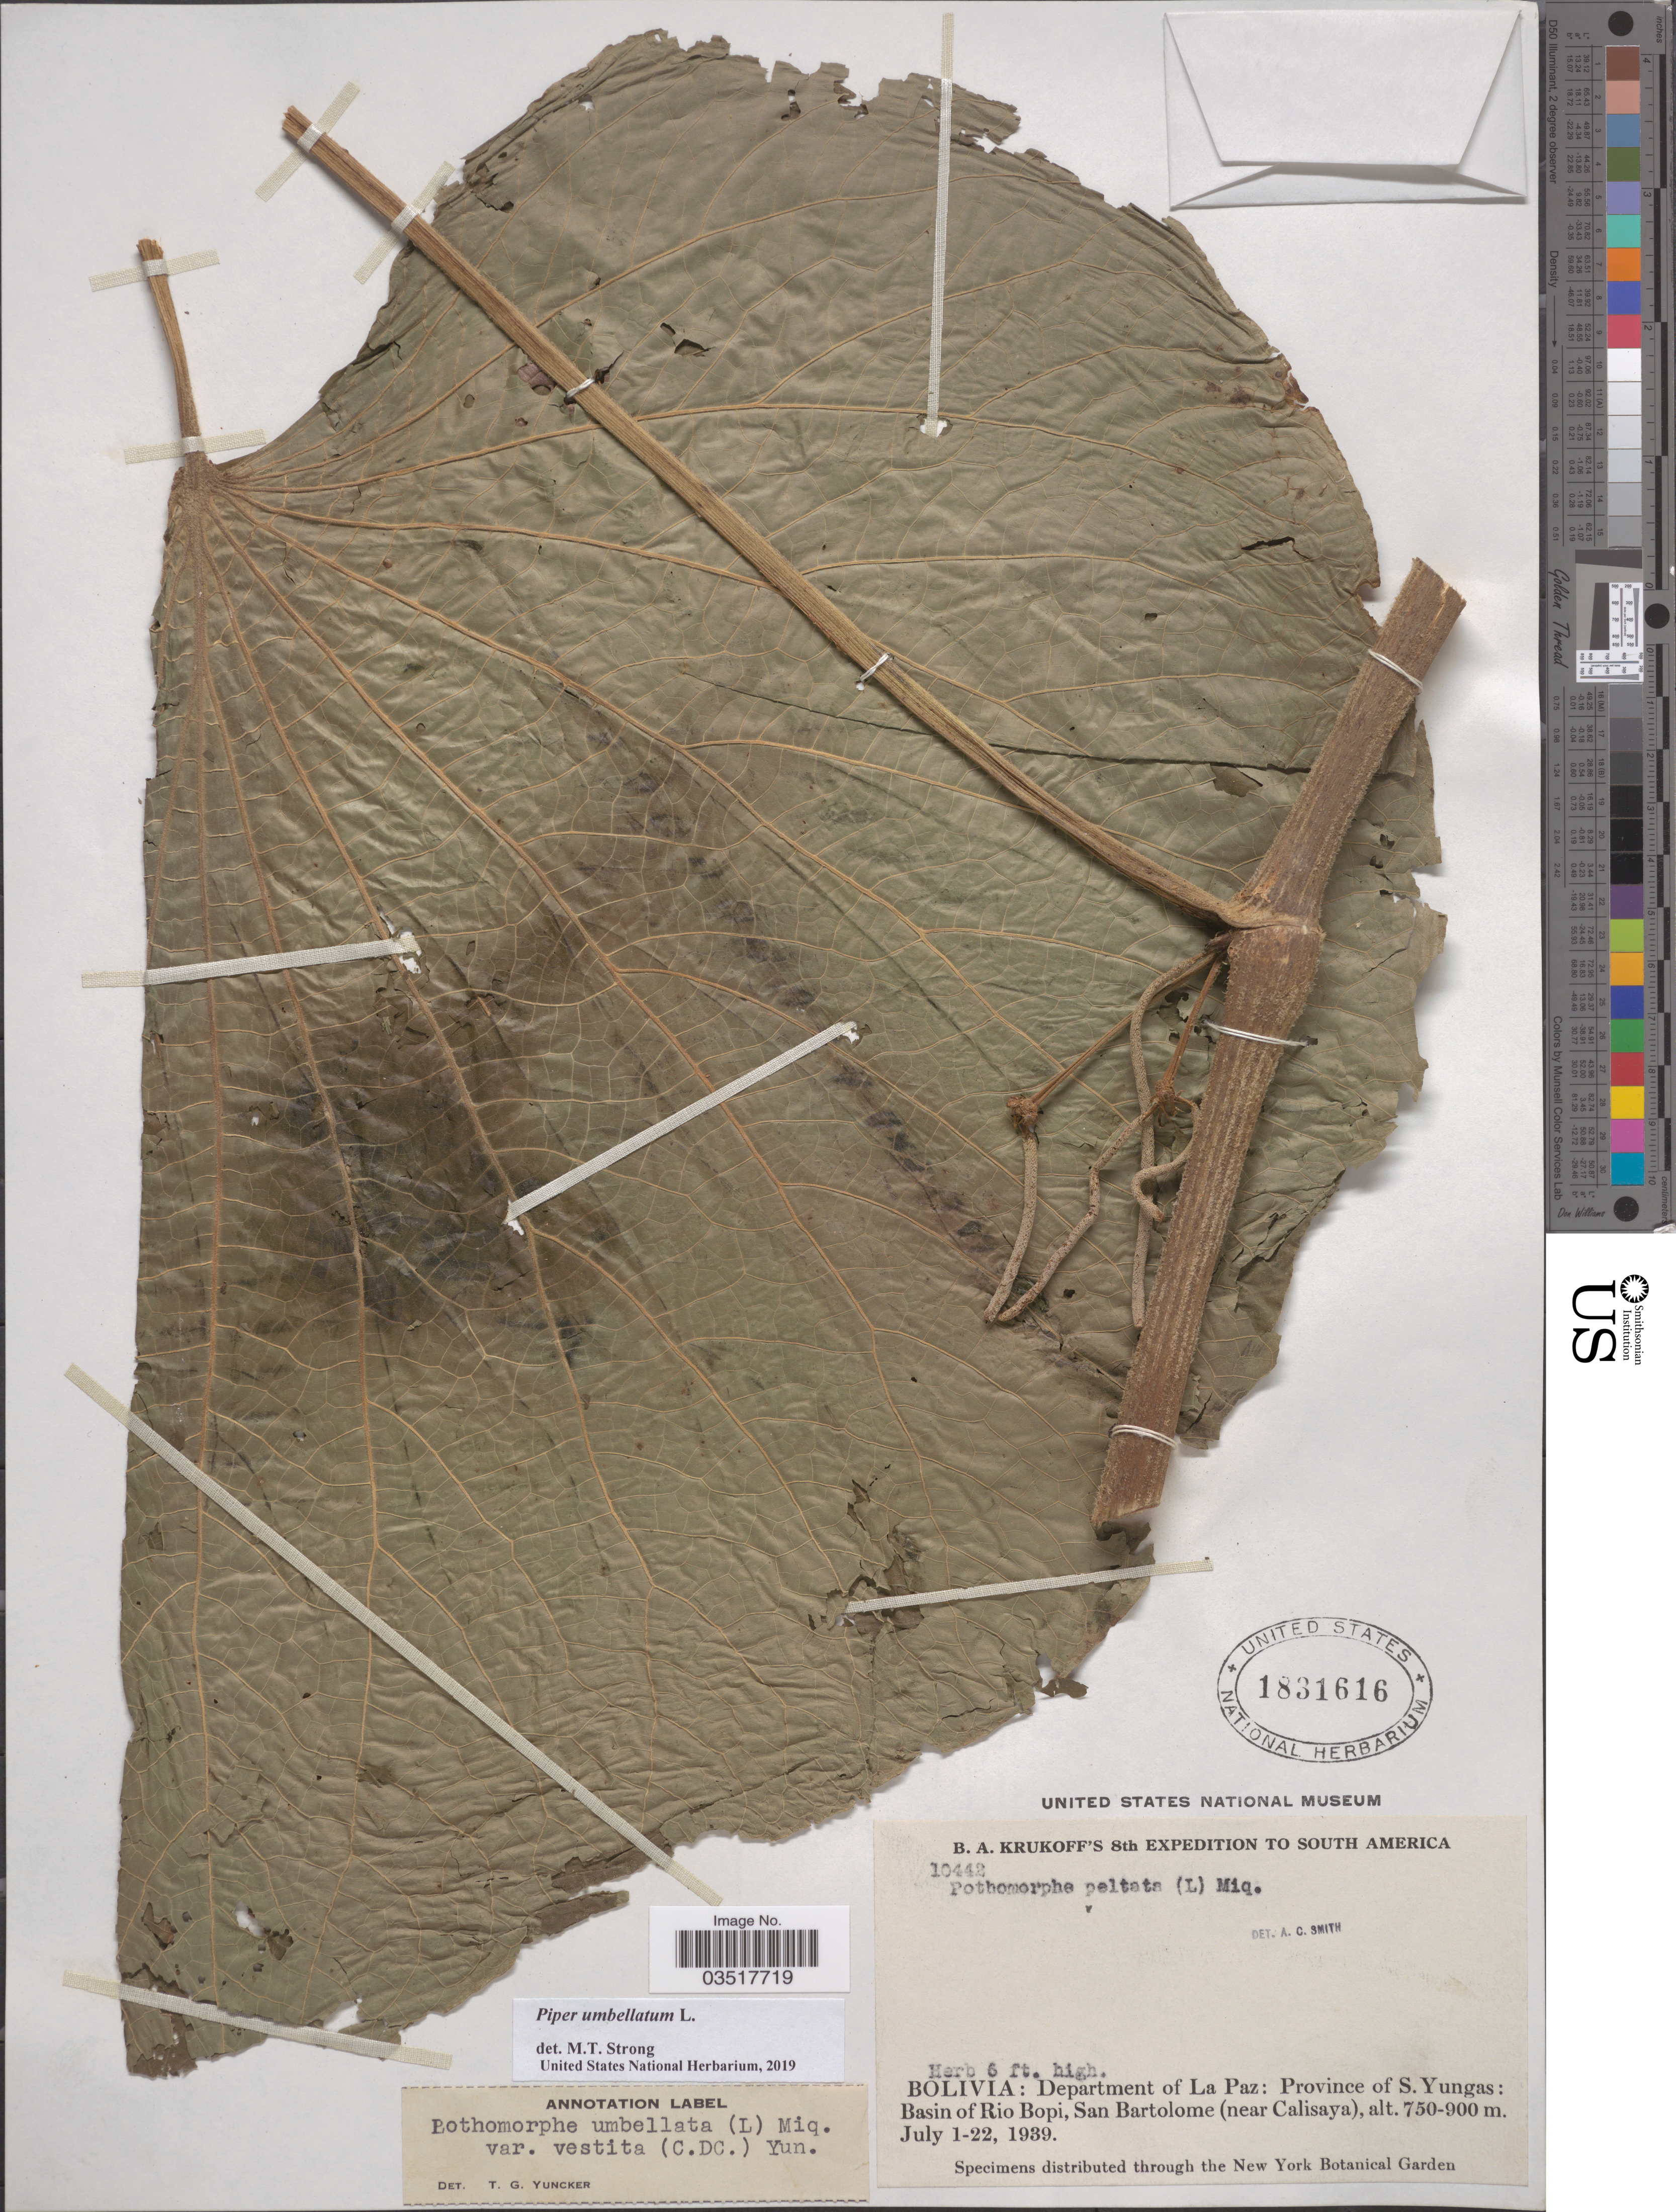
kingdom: Plantae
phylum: Tracheophyta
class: Magnoliopsida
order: Piperales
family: Piperaceae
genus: Piper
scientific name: Piper umbellatum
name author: L.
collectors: B. A. Krukoff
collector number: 10442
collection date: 1939-07-01/1939-07-22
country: Bolivia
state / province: La Paz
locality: Department of La Paz: Province of S. Yungas: Basin of Rio Bopi, San Bartolome (near Calisaya).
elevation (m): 750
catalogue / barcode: US 1831616